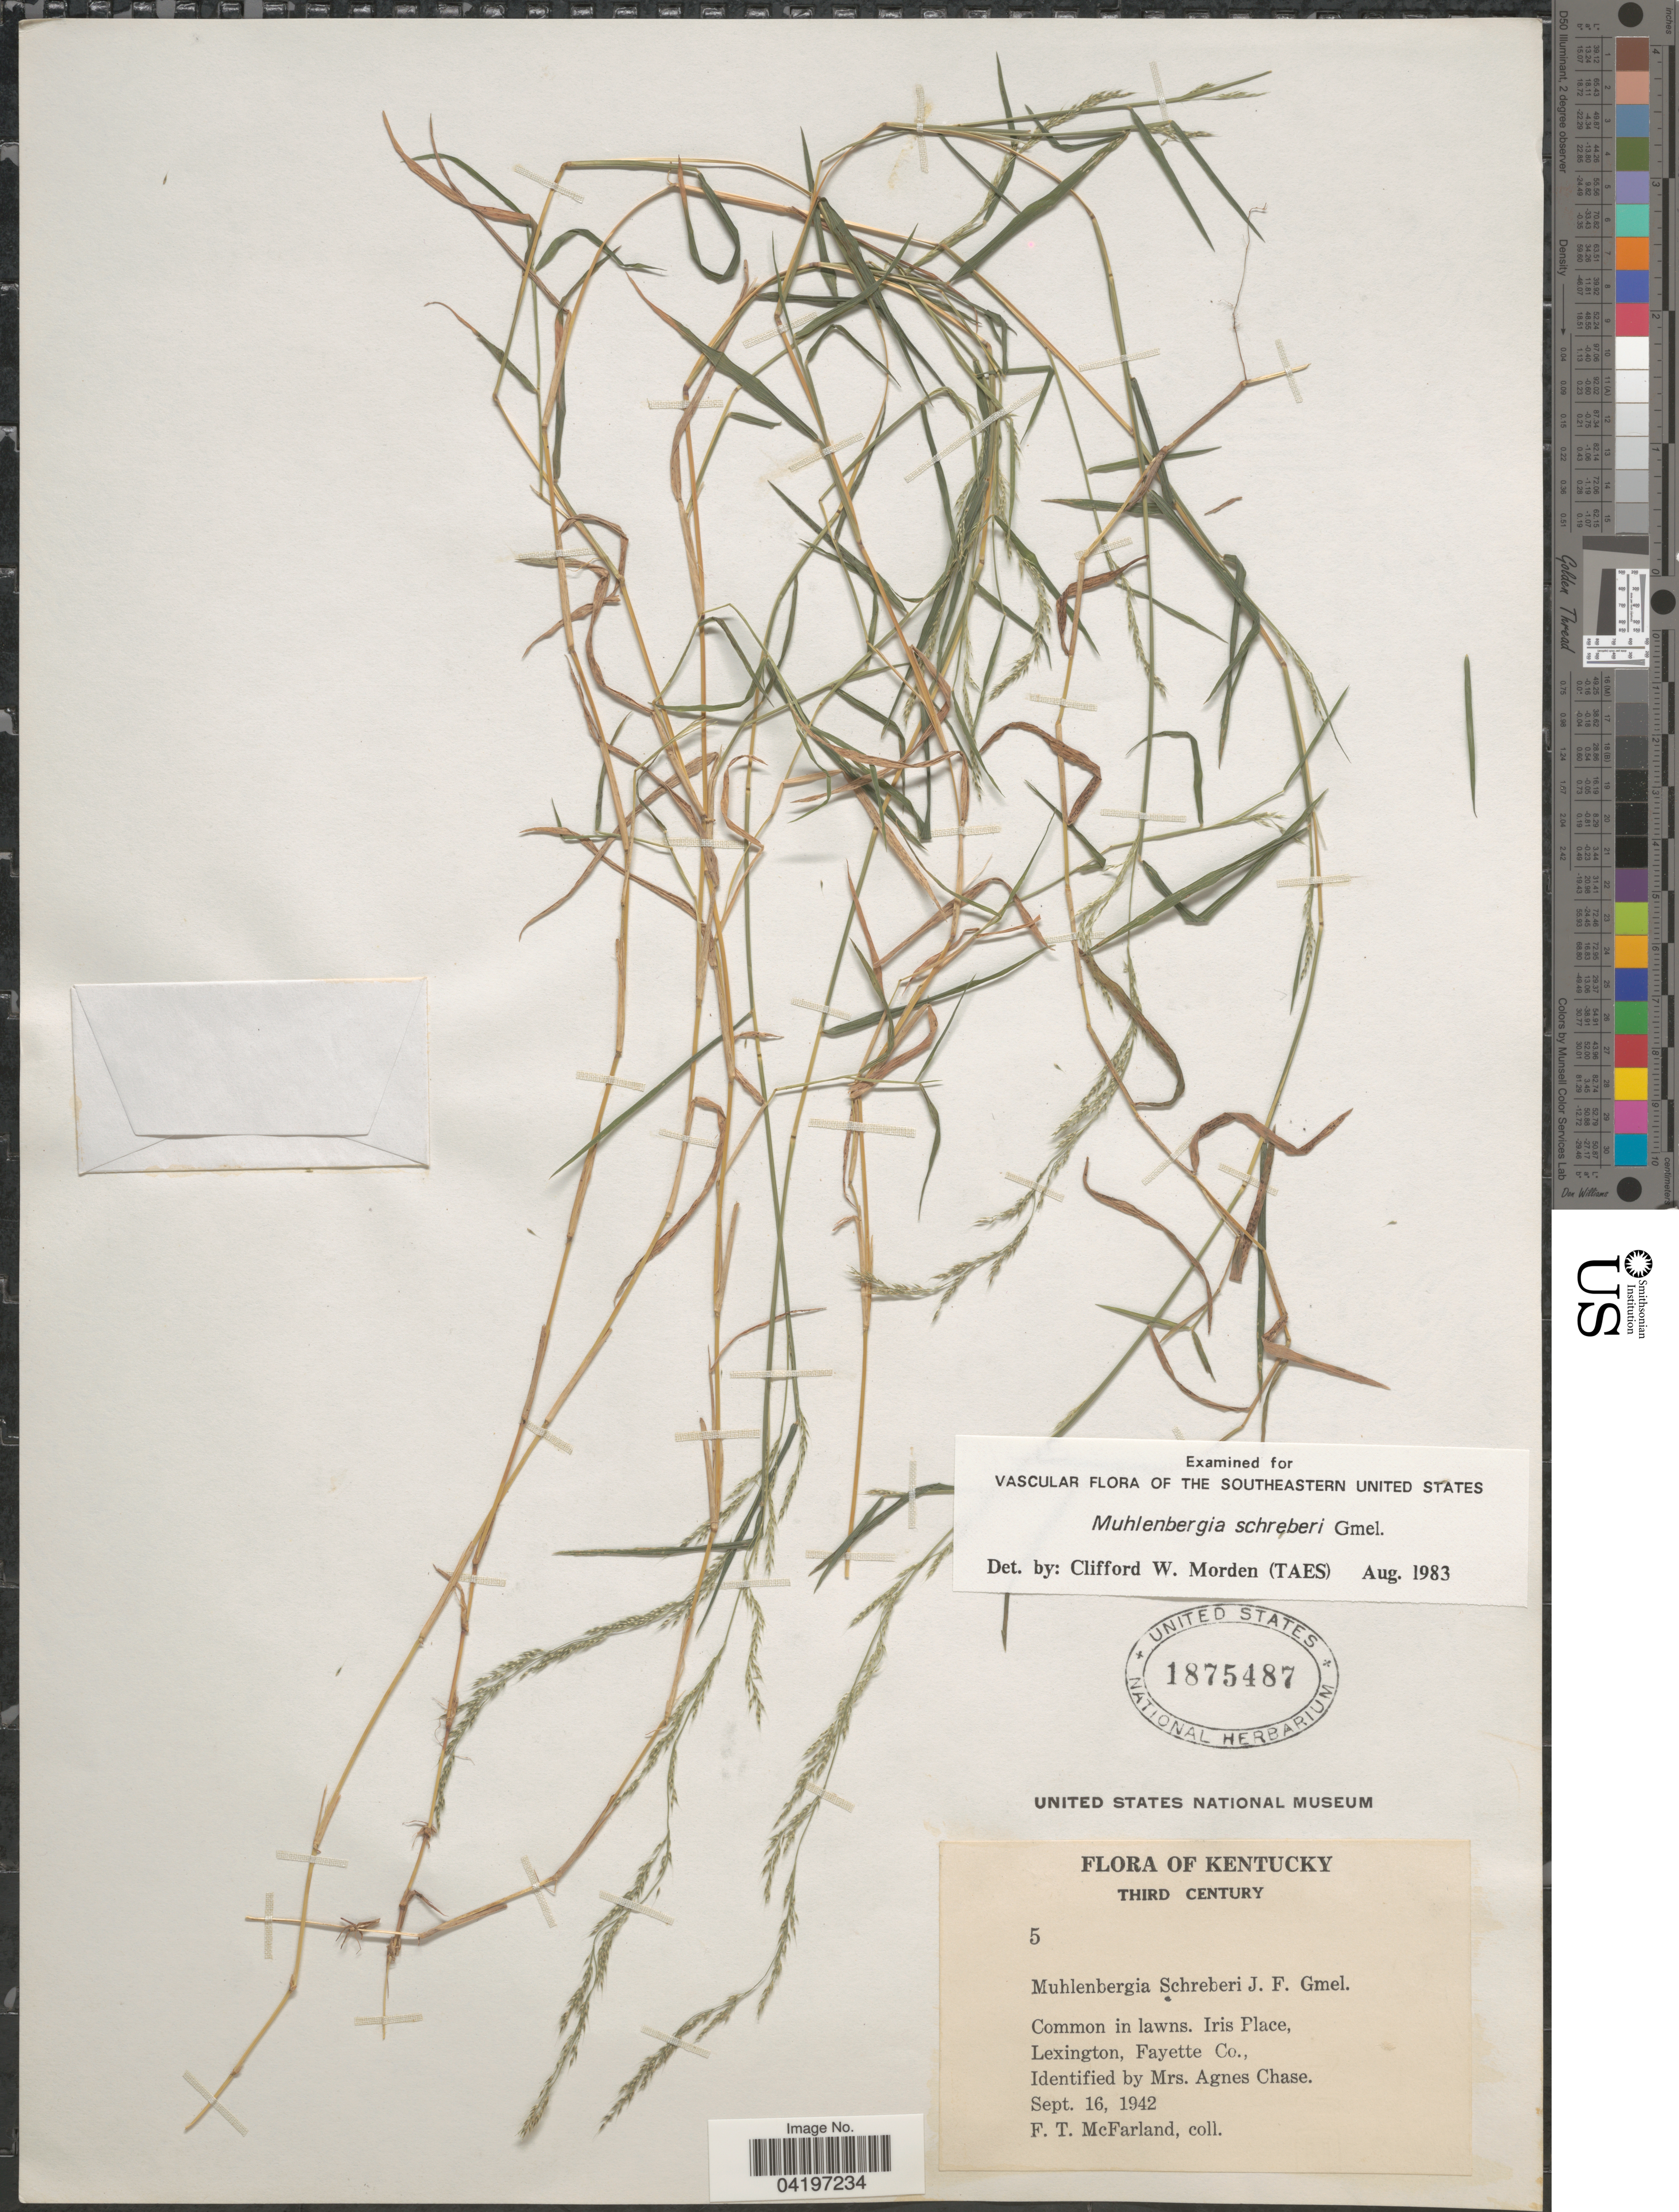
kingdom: Plantae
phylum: Tracheophyta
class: Liliopsida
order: Poales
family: Poaceae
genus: Muhlenbergia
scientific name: Muhlenbergia schreberi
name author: J.F. Gmel.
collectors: F. McFarland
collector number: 5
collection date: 1942-09-16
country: United States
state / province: Kentucky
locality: Third Century. Common in lawns. Iris Place, Lexington, Fayette Co.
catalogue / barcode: US 1875487